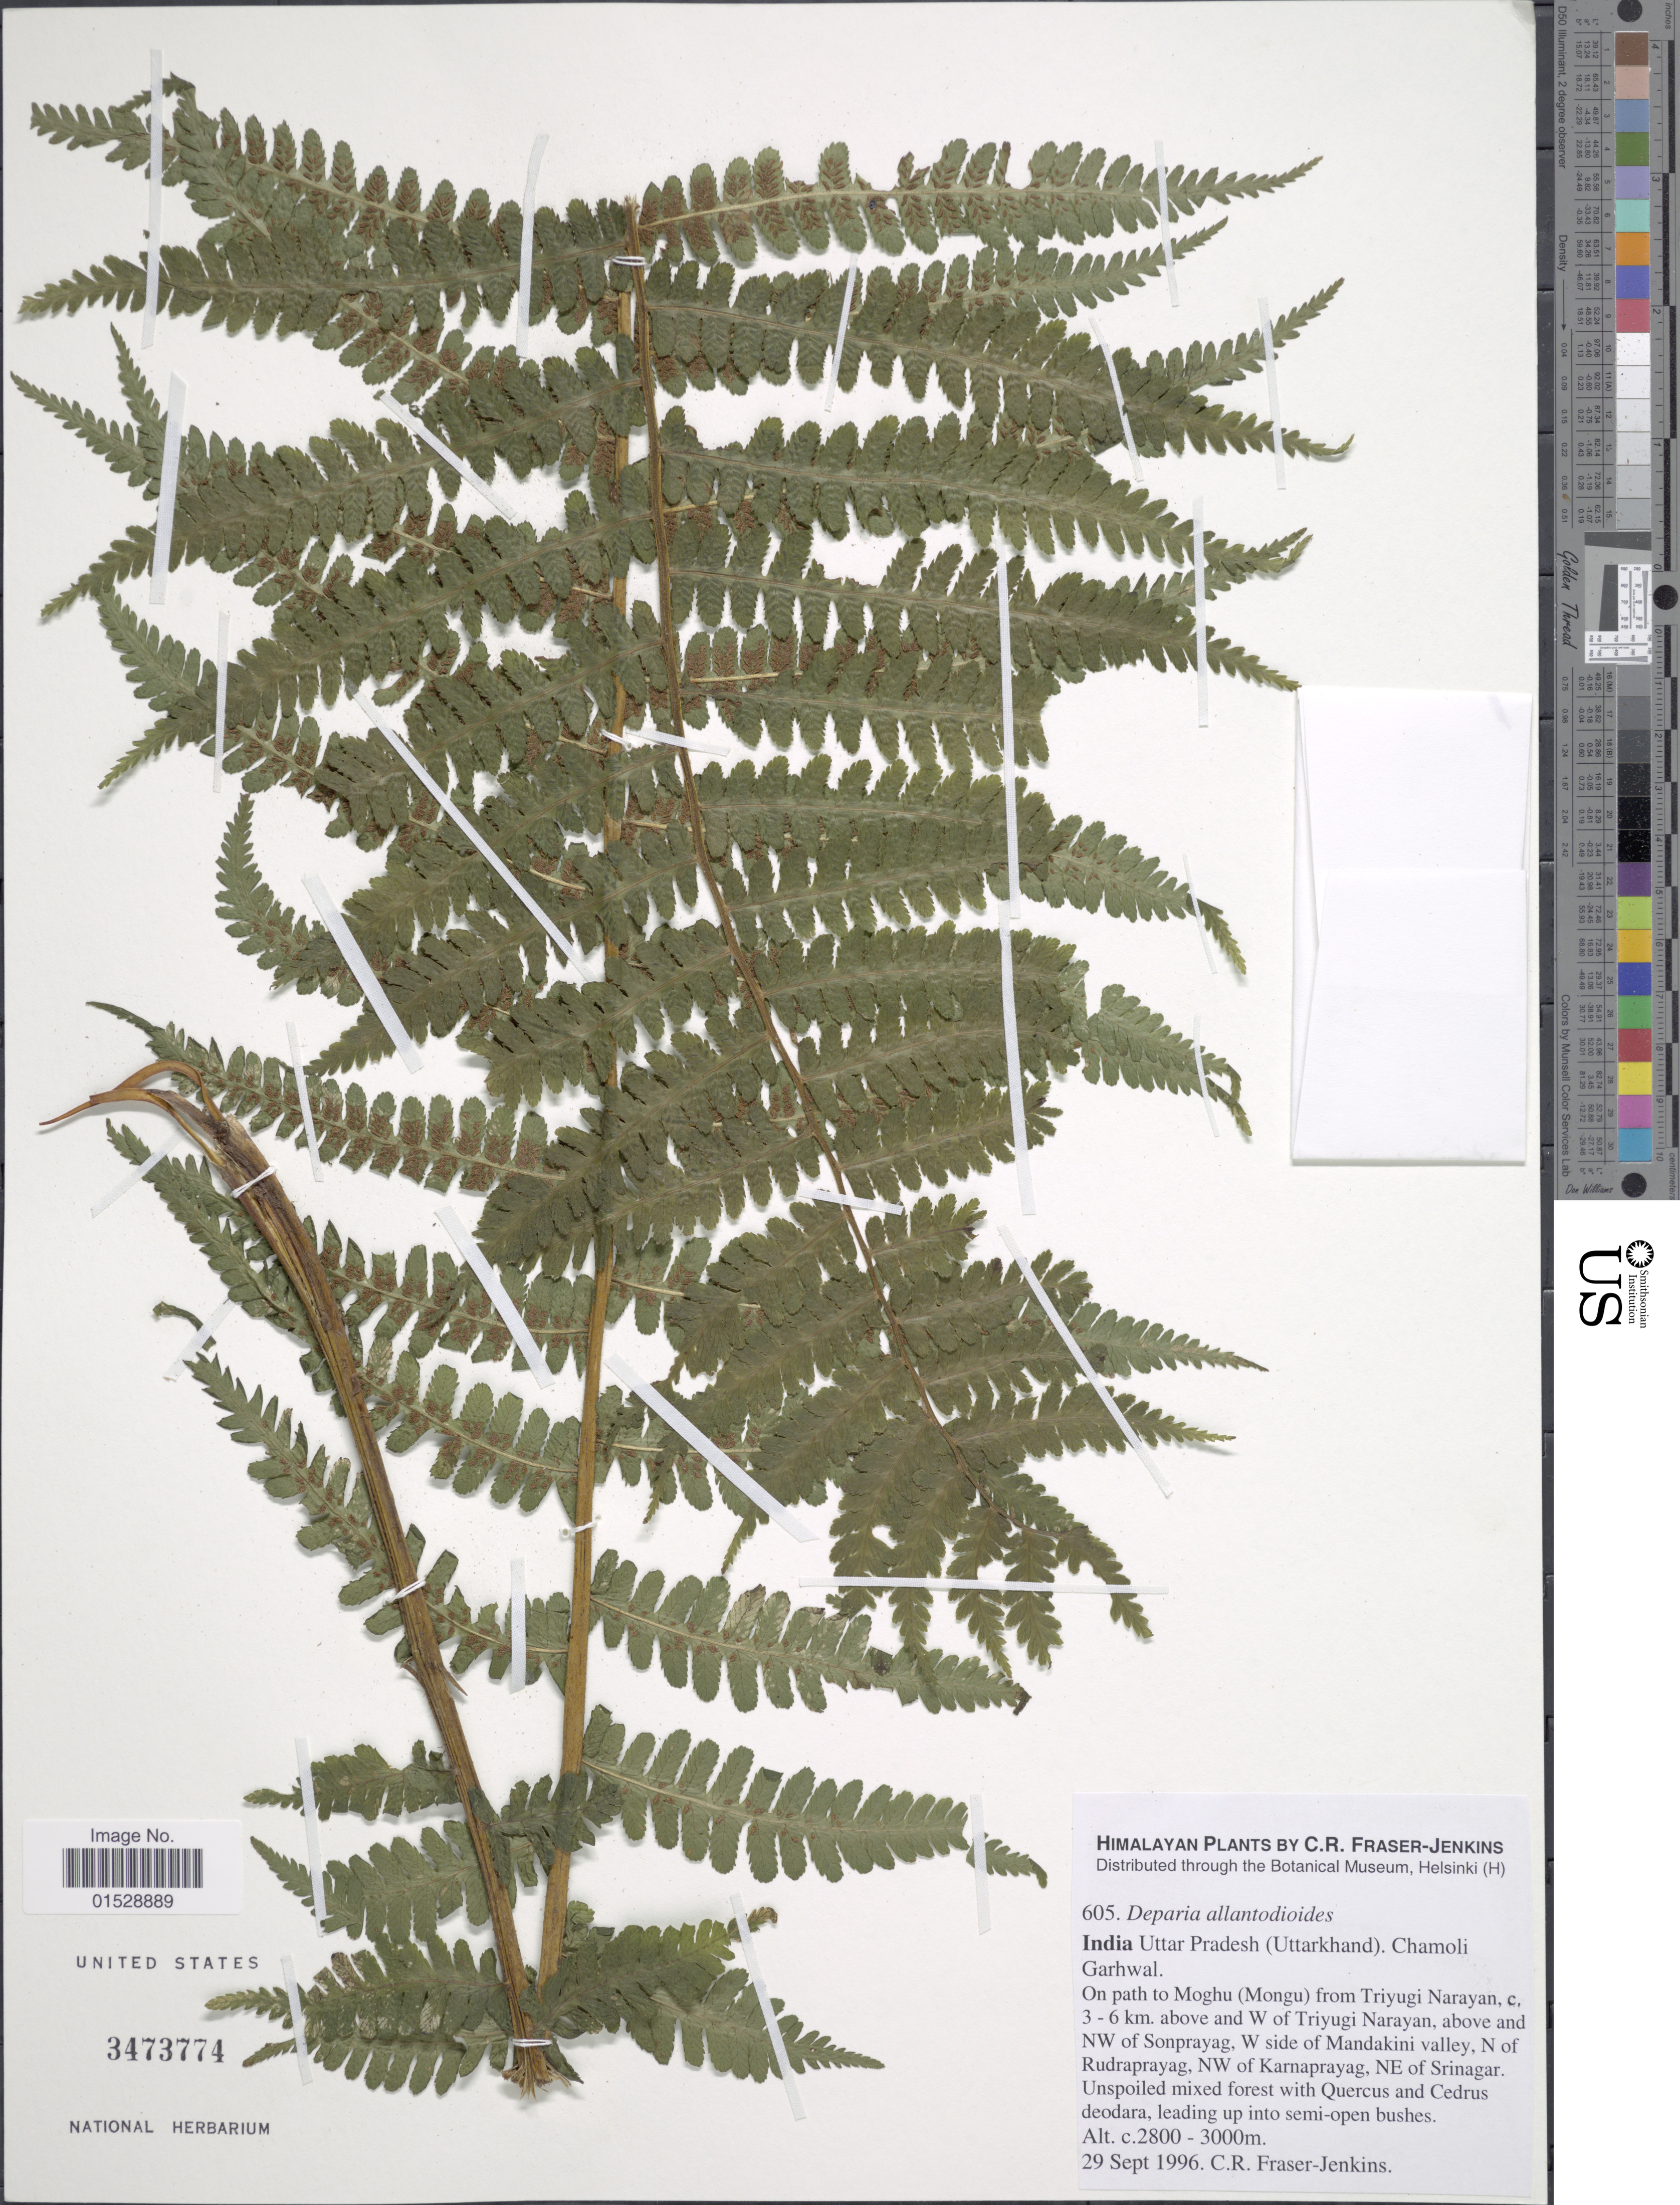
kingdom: Plantae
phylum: Tracheophyta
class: Polypodiopsida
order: Polypodiales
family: Athyriaceae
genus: Deparia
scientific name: Deparia allantodioides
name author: (Bedd.) M. Kato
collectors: C. R. Fraser-Jenkins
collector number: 605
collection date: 1996-09-29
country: India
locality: Himalaya, India, Uttar Pradesh (Uttarkhand), Chamoli Garhwal, on path to Moghu (Mongu) from Triyugi Narayan, c. 3-6 km above and W of Triyugi Narayan, above and NW of Sonprayag, W side of Mandakini valley, N of Rudraprayag, NW of Karnaprayag, NE of Srinagar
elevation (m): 2800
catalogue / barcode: US 3473774